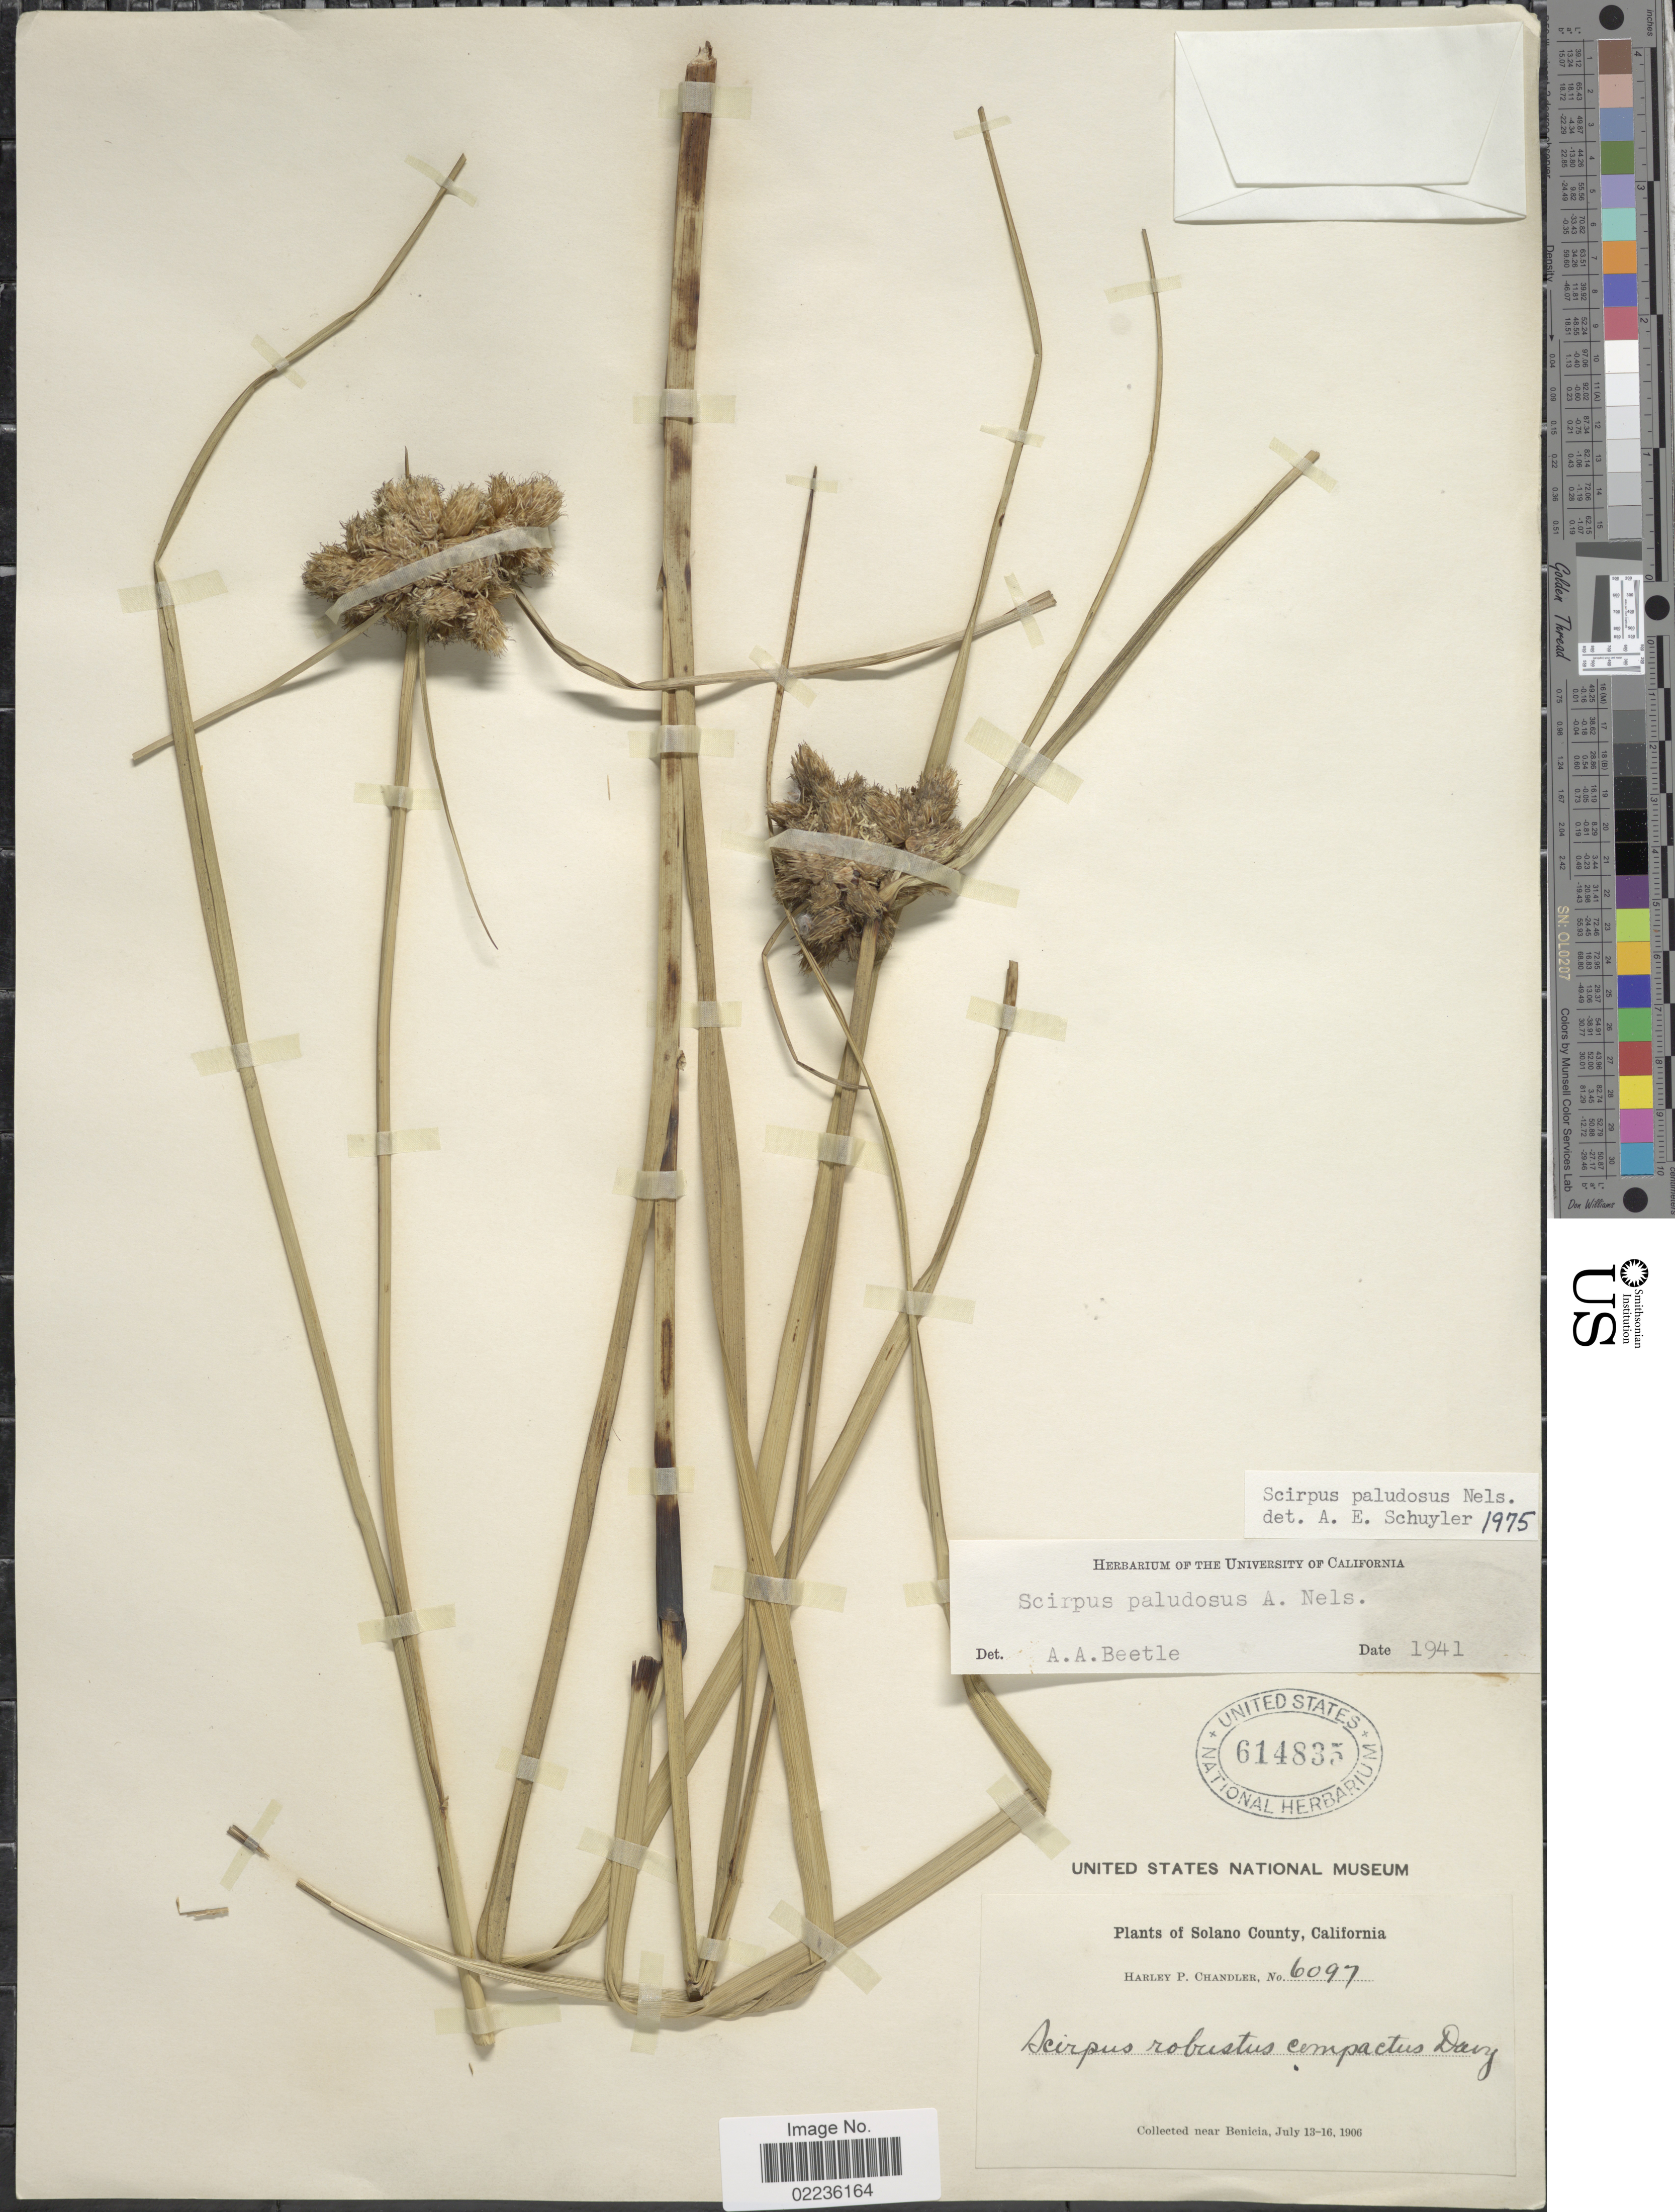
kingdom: Plantae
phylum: Tracheophyta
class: Liliopsida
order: Poales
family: Cyperaceae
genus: Bolboschoenus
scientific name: Bolboschoenus maritimus subsp. paludosus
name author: (A. Nelson) T. Koyama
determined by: Strong, M. T., (US), Smithsonian Institution - National Museum of Natural History (UNITED STATES)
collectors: H. Chandler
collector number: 6097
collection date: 1906-07-13/1906-07-16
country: United States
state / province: California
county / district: Solano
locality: Solano County, near Benicia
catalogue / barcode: US 614835